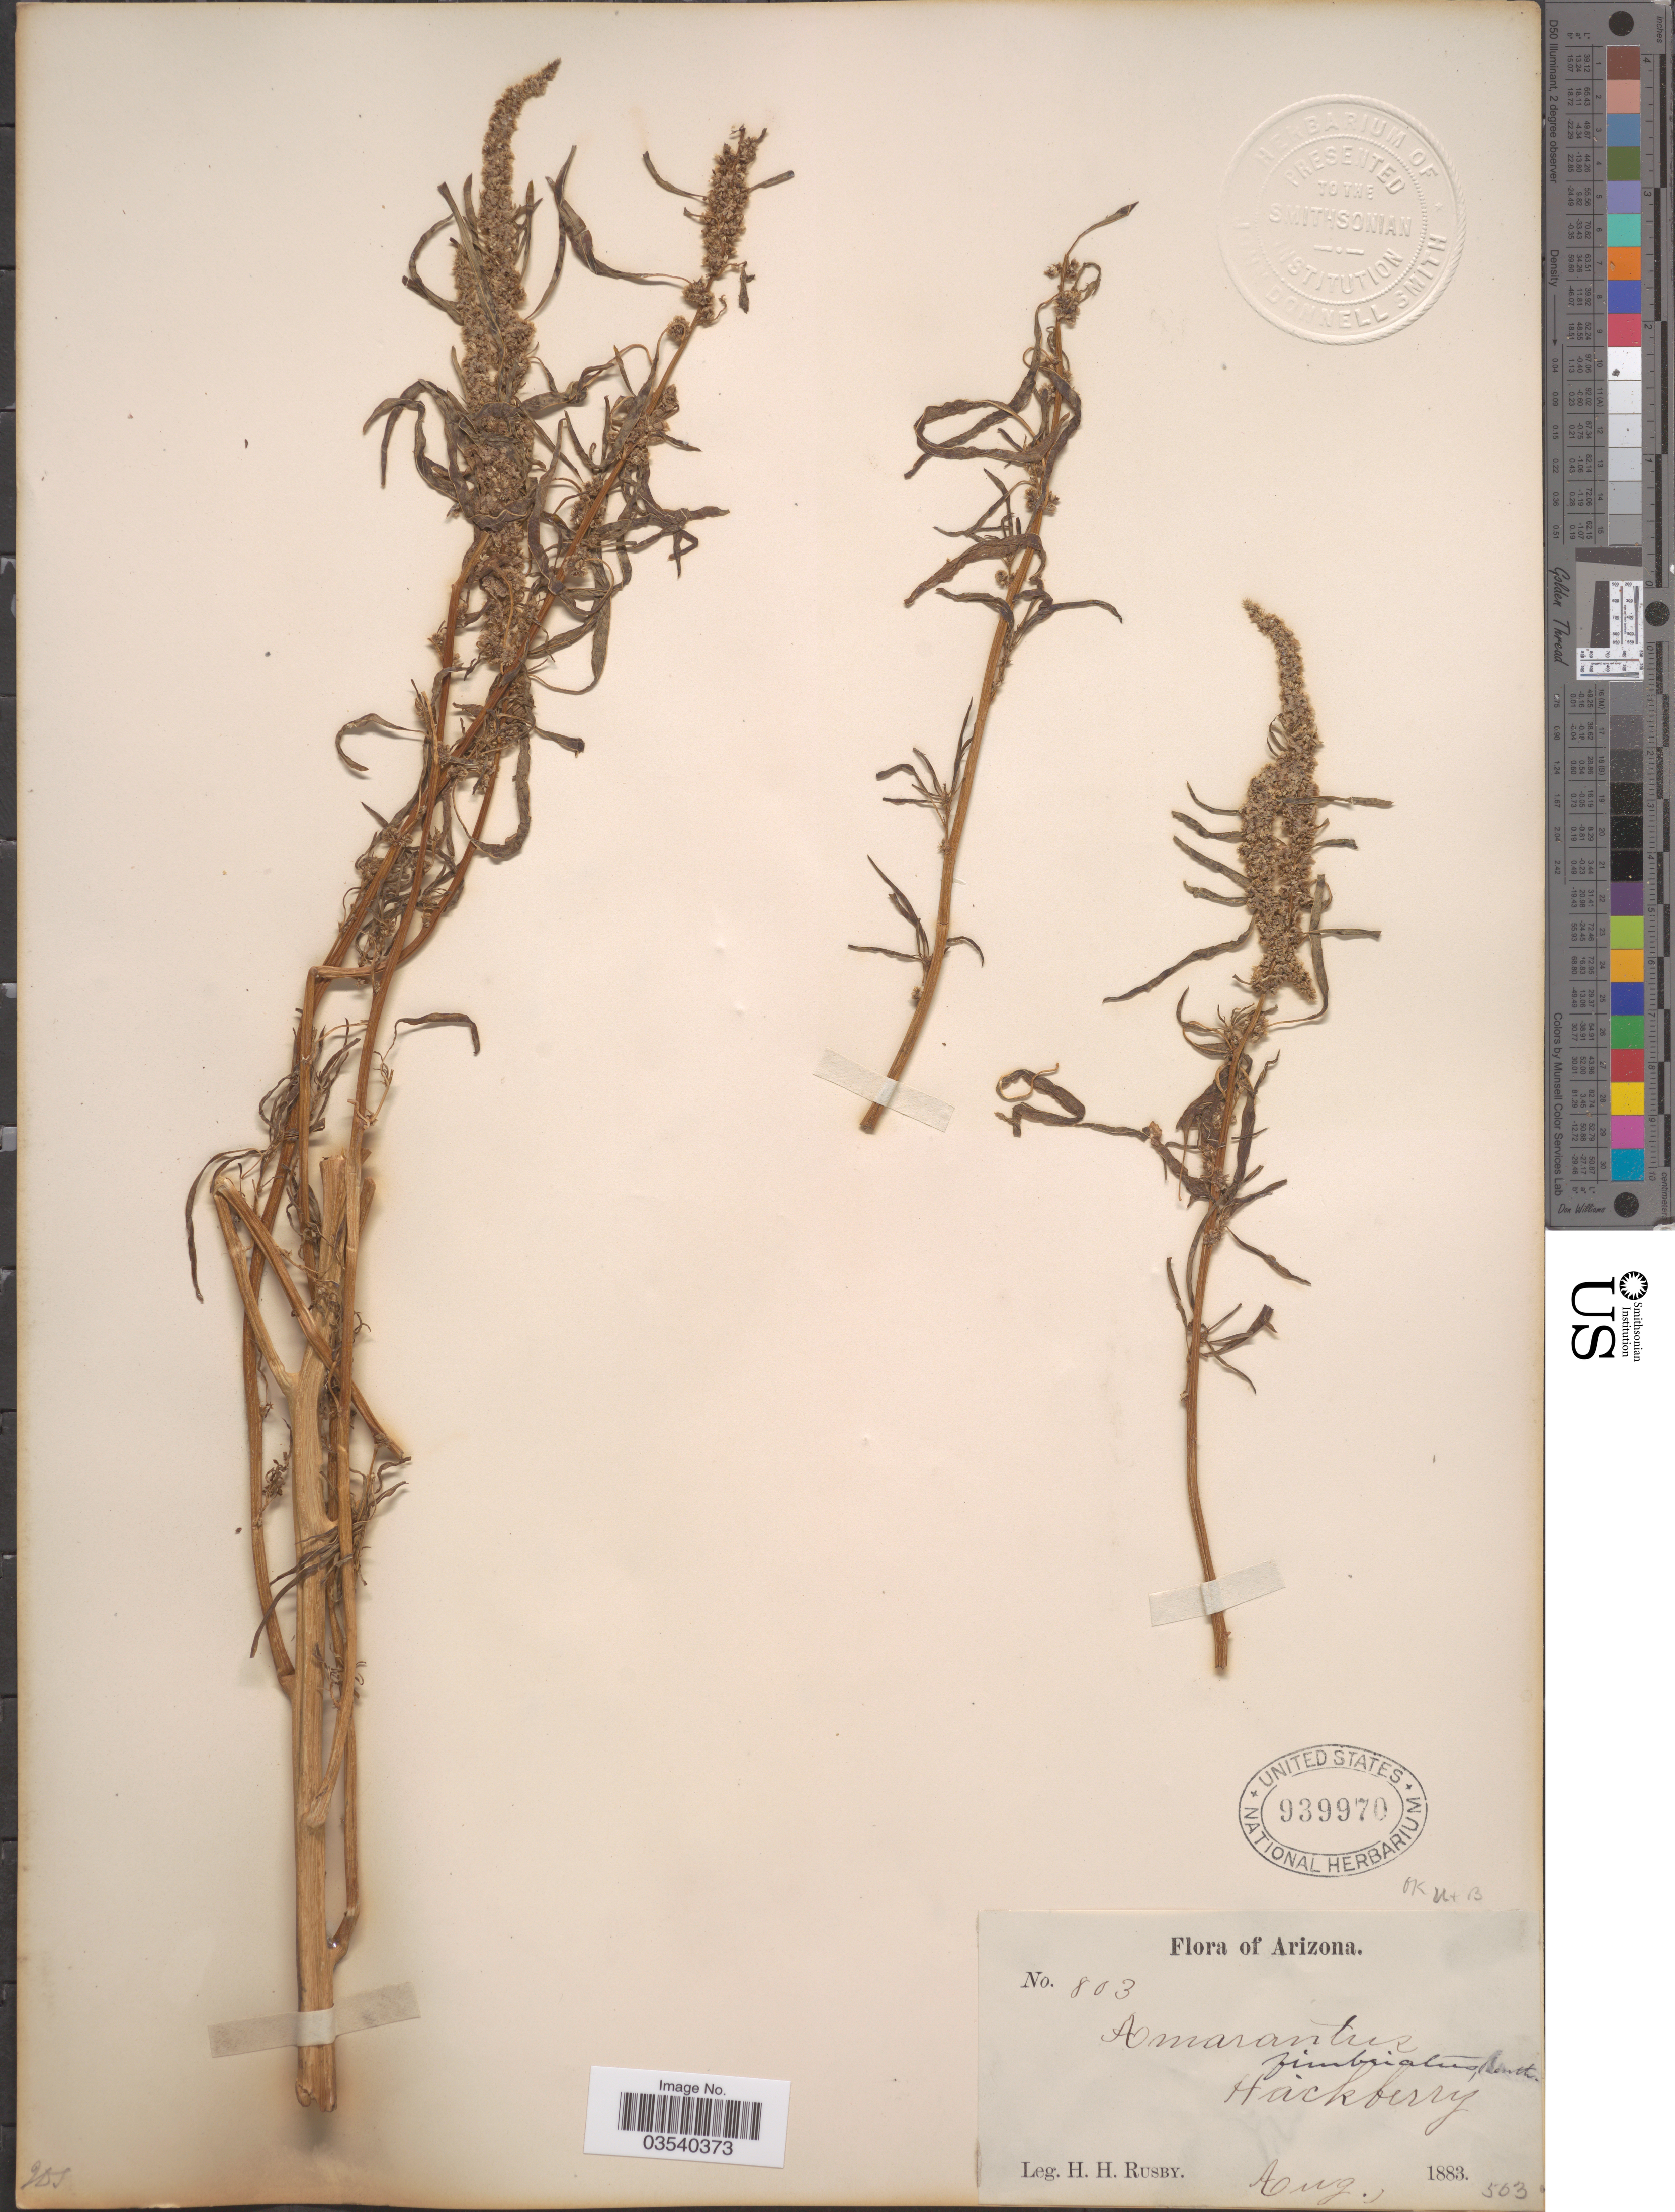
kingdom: Plantae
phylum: Tracheophyta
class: Magnoliopsida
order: Caryophyllales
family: Amaranthaceae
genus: Amaranthus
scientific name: Amaranthus fimbriatus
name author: (Torr.) Benth. ex S. Watson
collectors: H. H. Rusby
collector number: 803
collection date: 1883-08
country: United States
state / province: Arizona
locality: Hackberry.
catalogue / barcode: US 939970